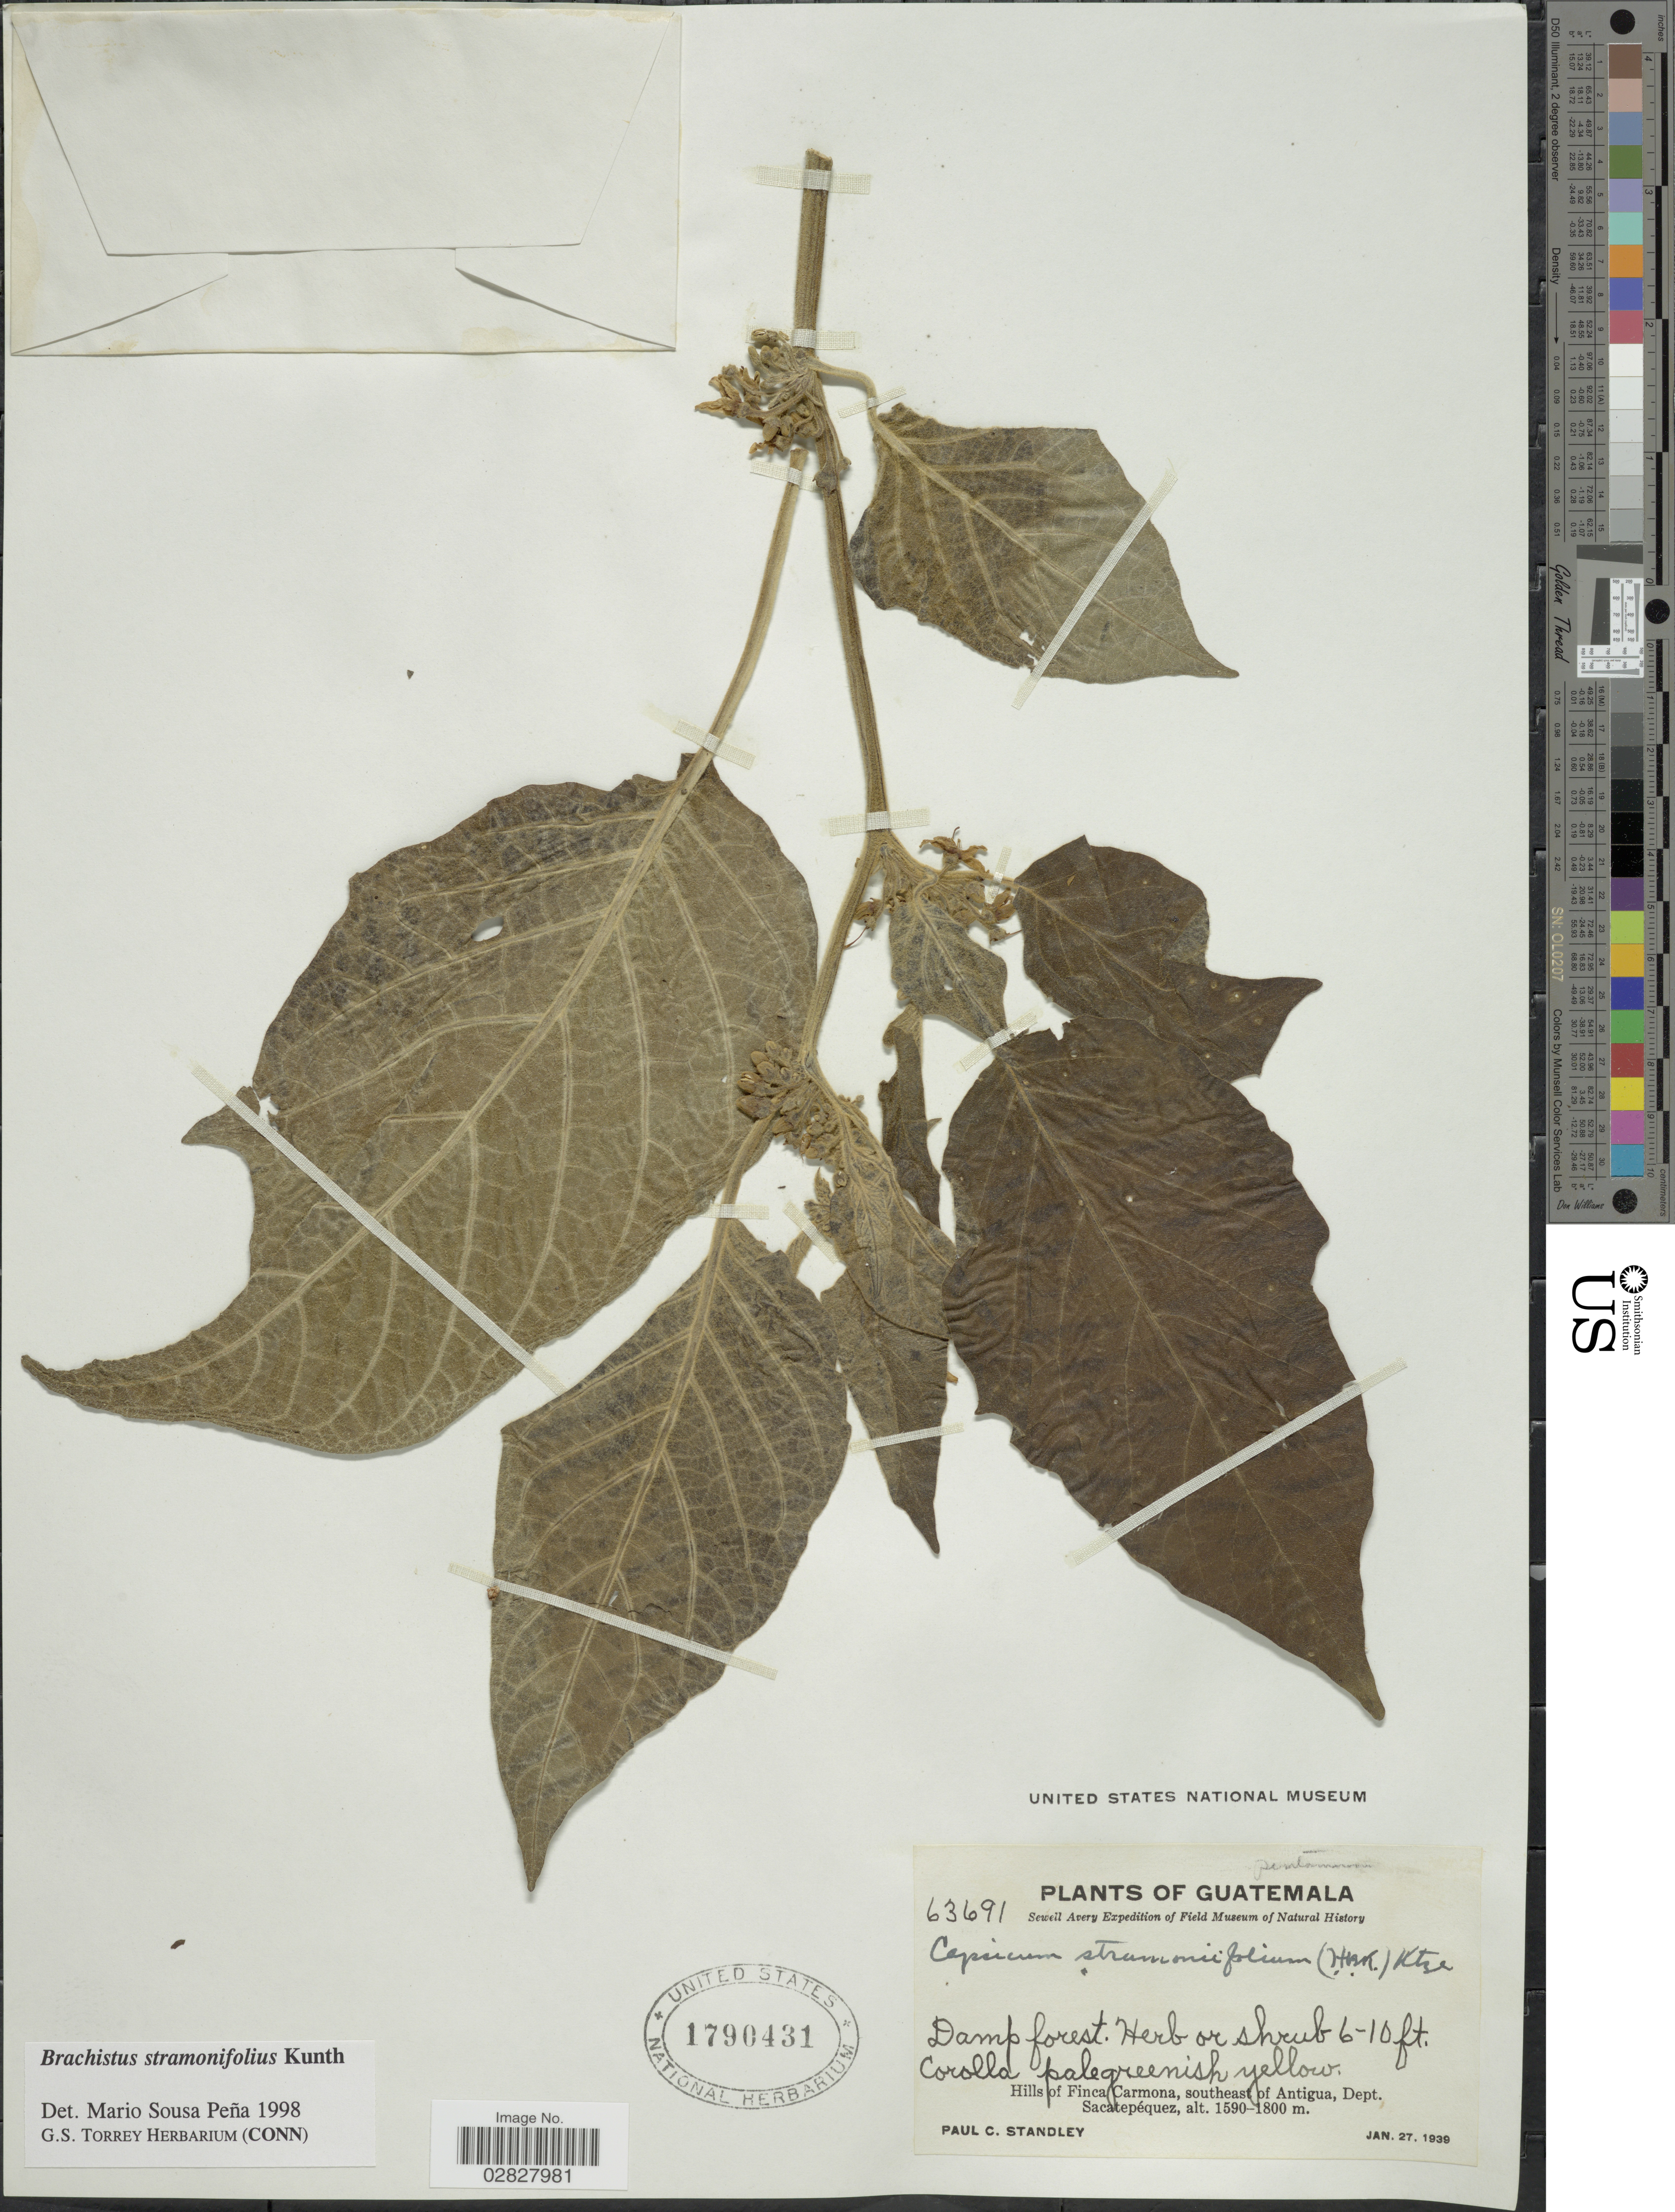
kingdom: Plantae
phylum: Tracheophyta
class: Magnoliopsida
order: Solanales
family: Solanaceae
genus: Brachistus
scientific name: Brachistus stramonifolius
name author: (Kunth) Miers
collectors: P. C. Standley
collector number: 63691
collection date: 1939-01-27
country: Guatemala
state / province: Sacatepéquez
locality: Hills of Finca Carmona, southeast of Antigua, Dept. Sacatepéquez.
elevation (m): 1590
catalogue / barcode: US 1790431